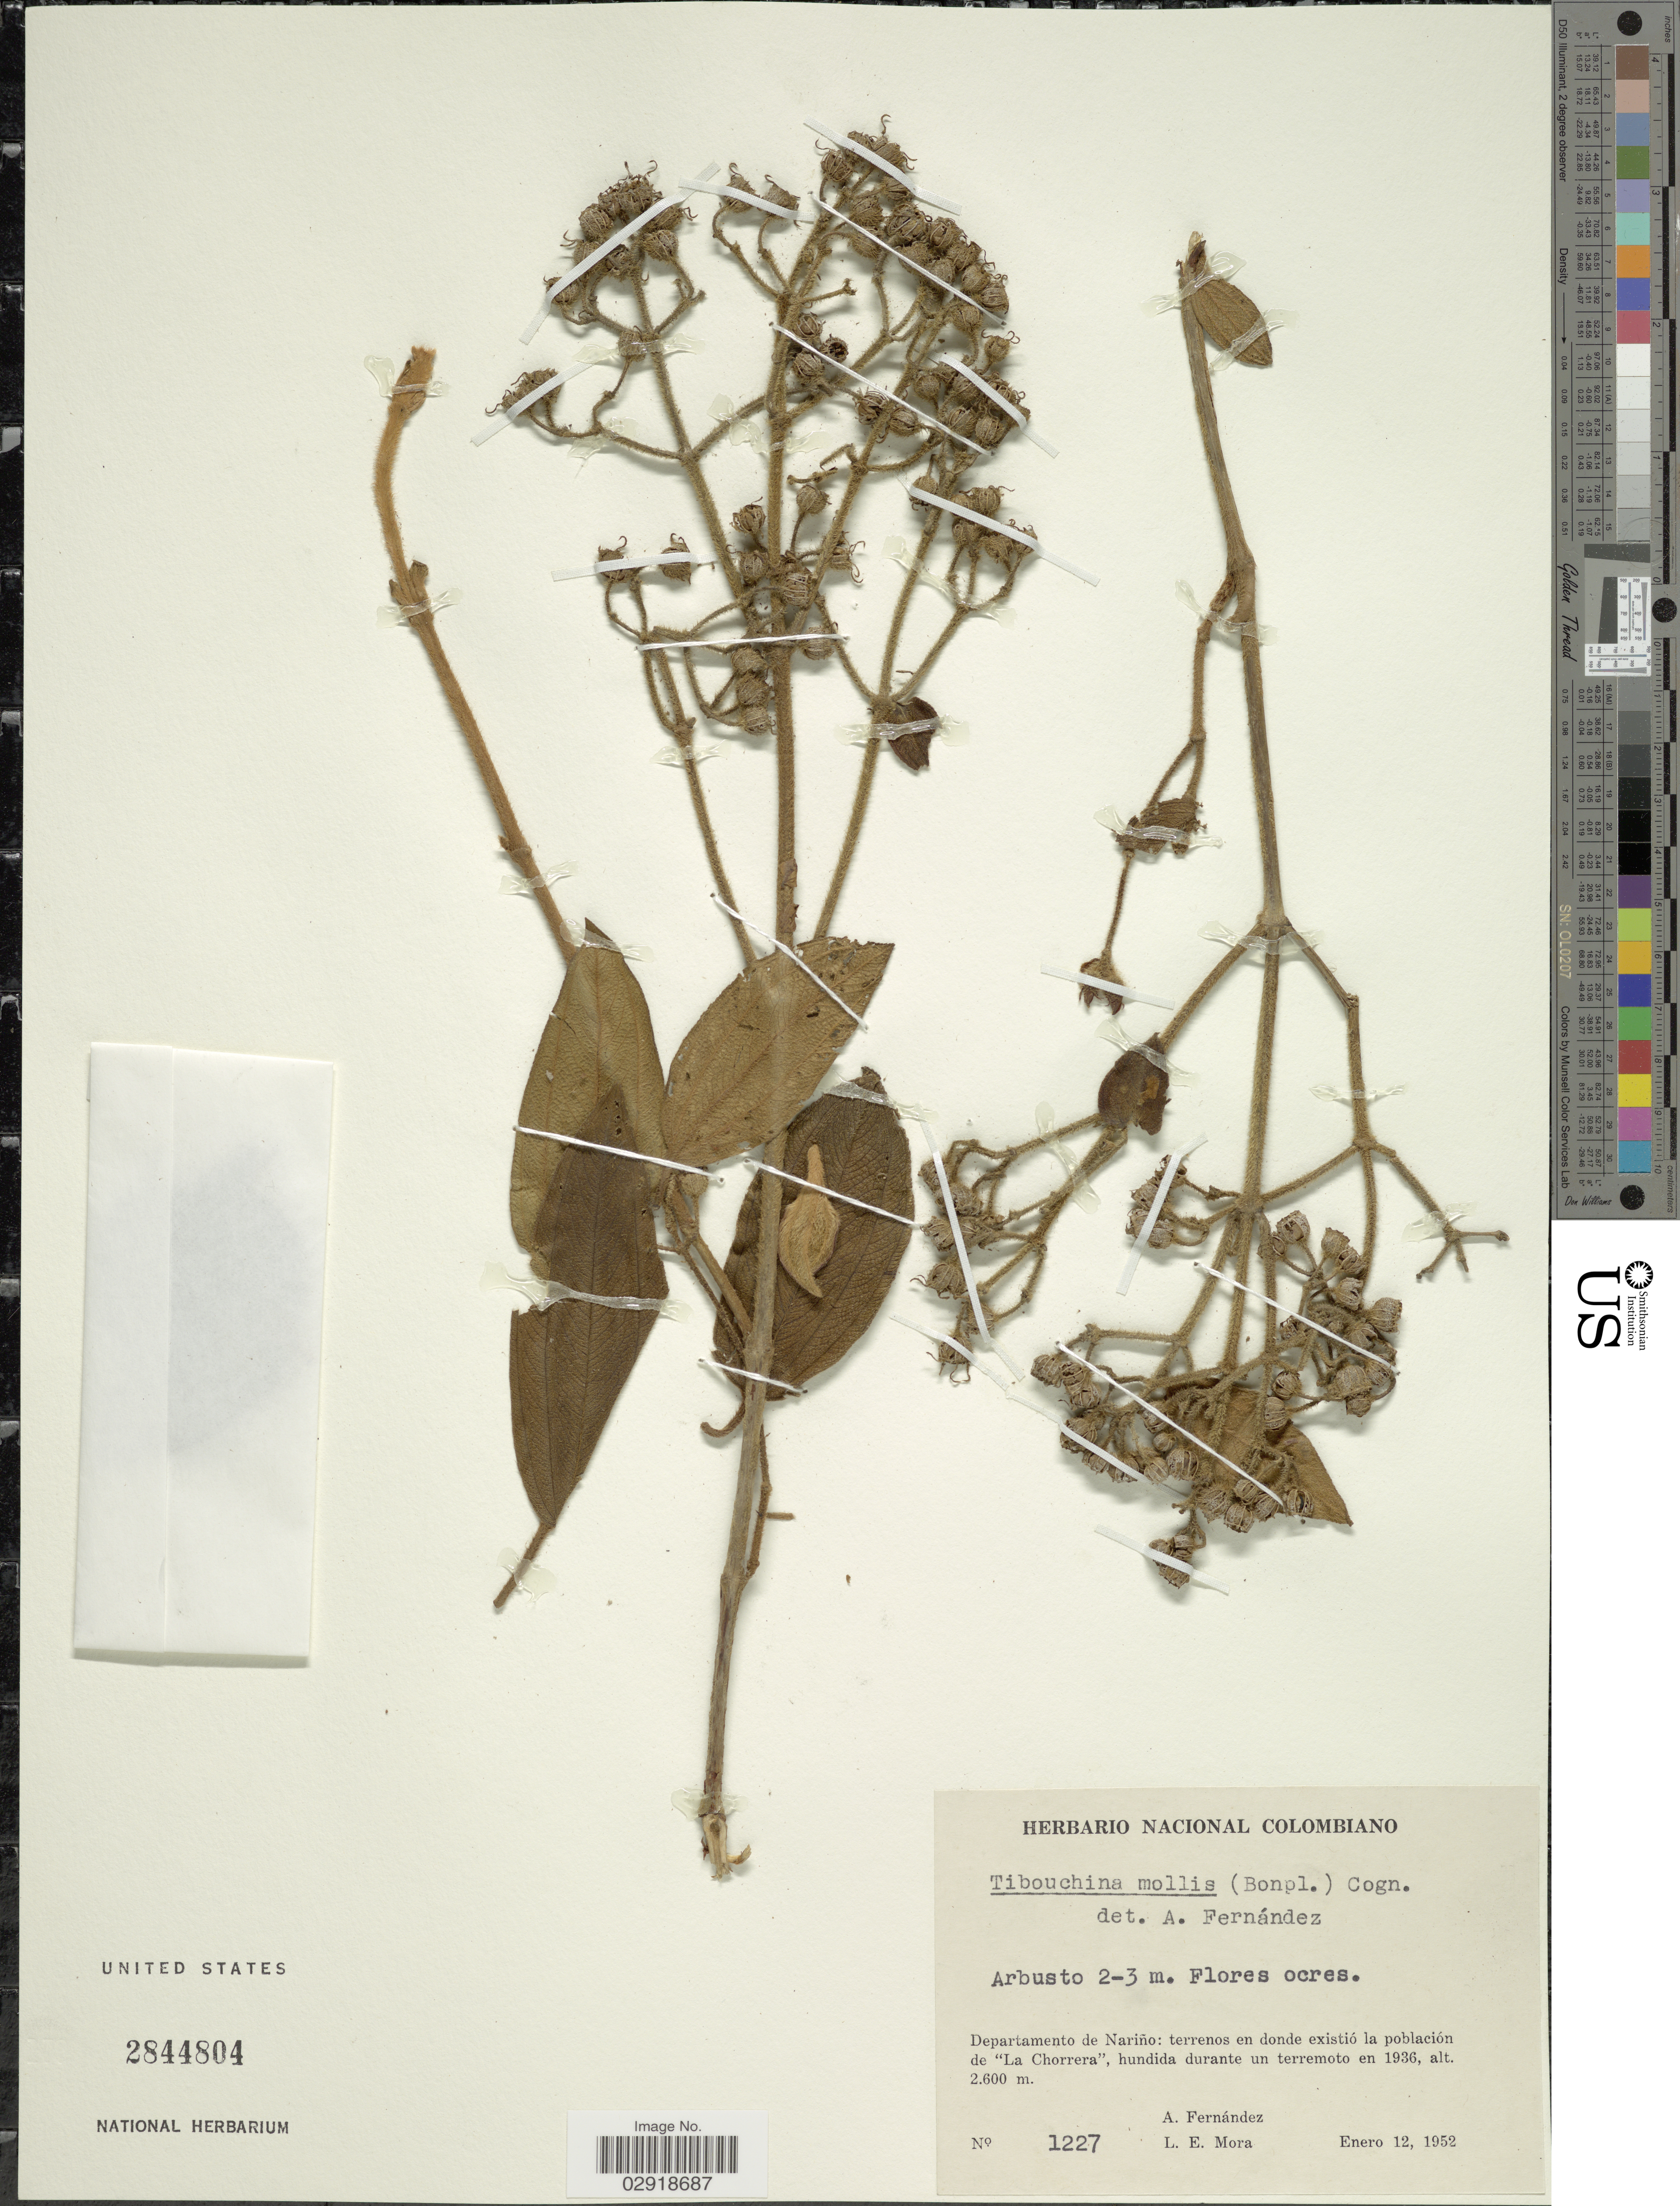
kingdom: Plantae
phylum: Tracheophyta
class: Magnoliopsida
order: Myrtales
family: Melastomataceae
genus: Chaetogastra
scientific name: Chaetogastra mollis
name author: (Bonpl.) DC.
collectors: A. Fernández & L. Mora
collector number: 1227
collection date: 1952-01-12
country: Colombia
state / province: Nariño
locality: Departamento de Nariño: terrenos en donde existió la población de "La Chorrera", hundida durante un terremoto en 1936.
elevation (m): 2600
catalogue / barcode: US 2844804